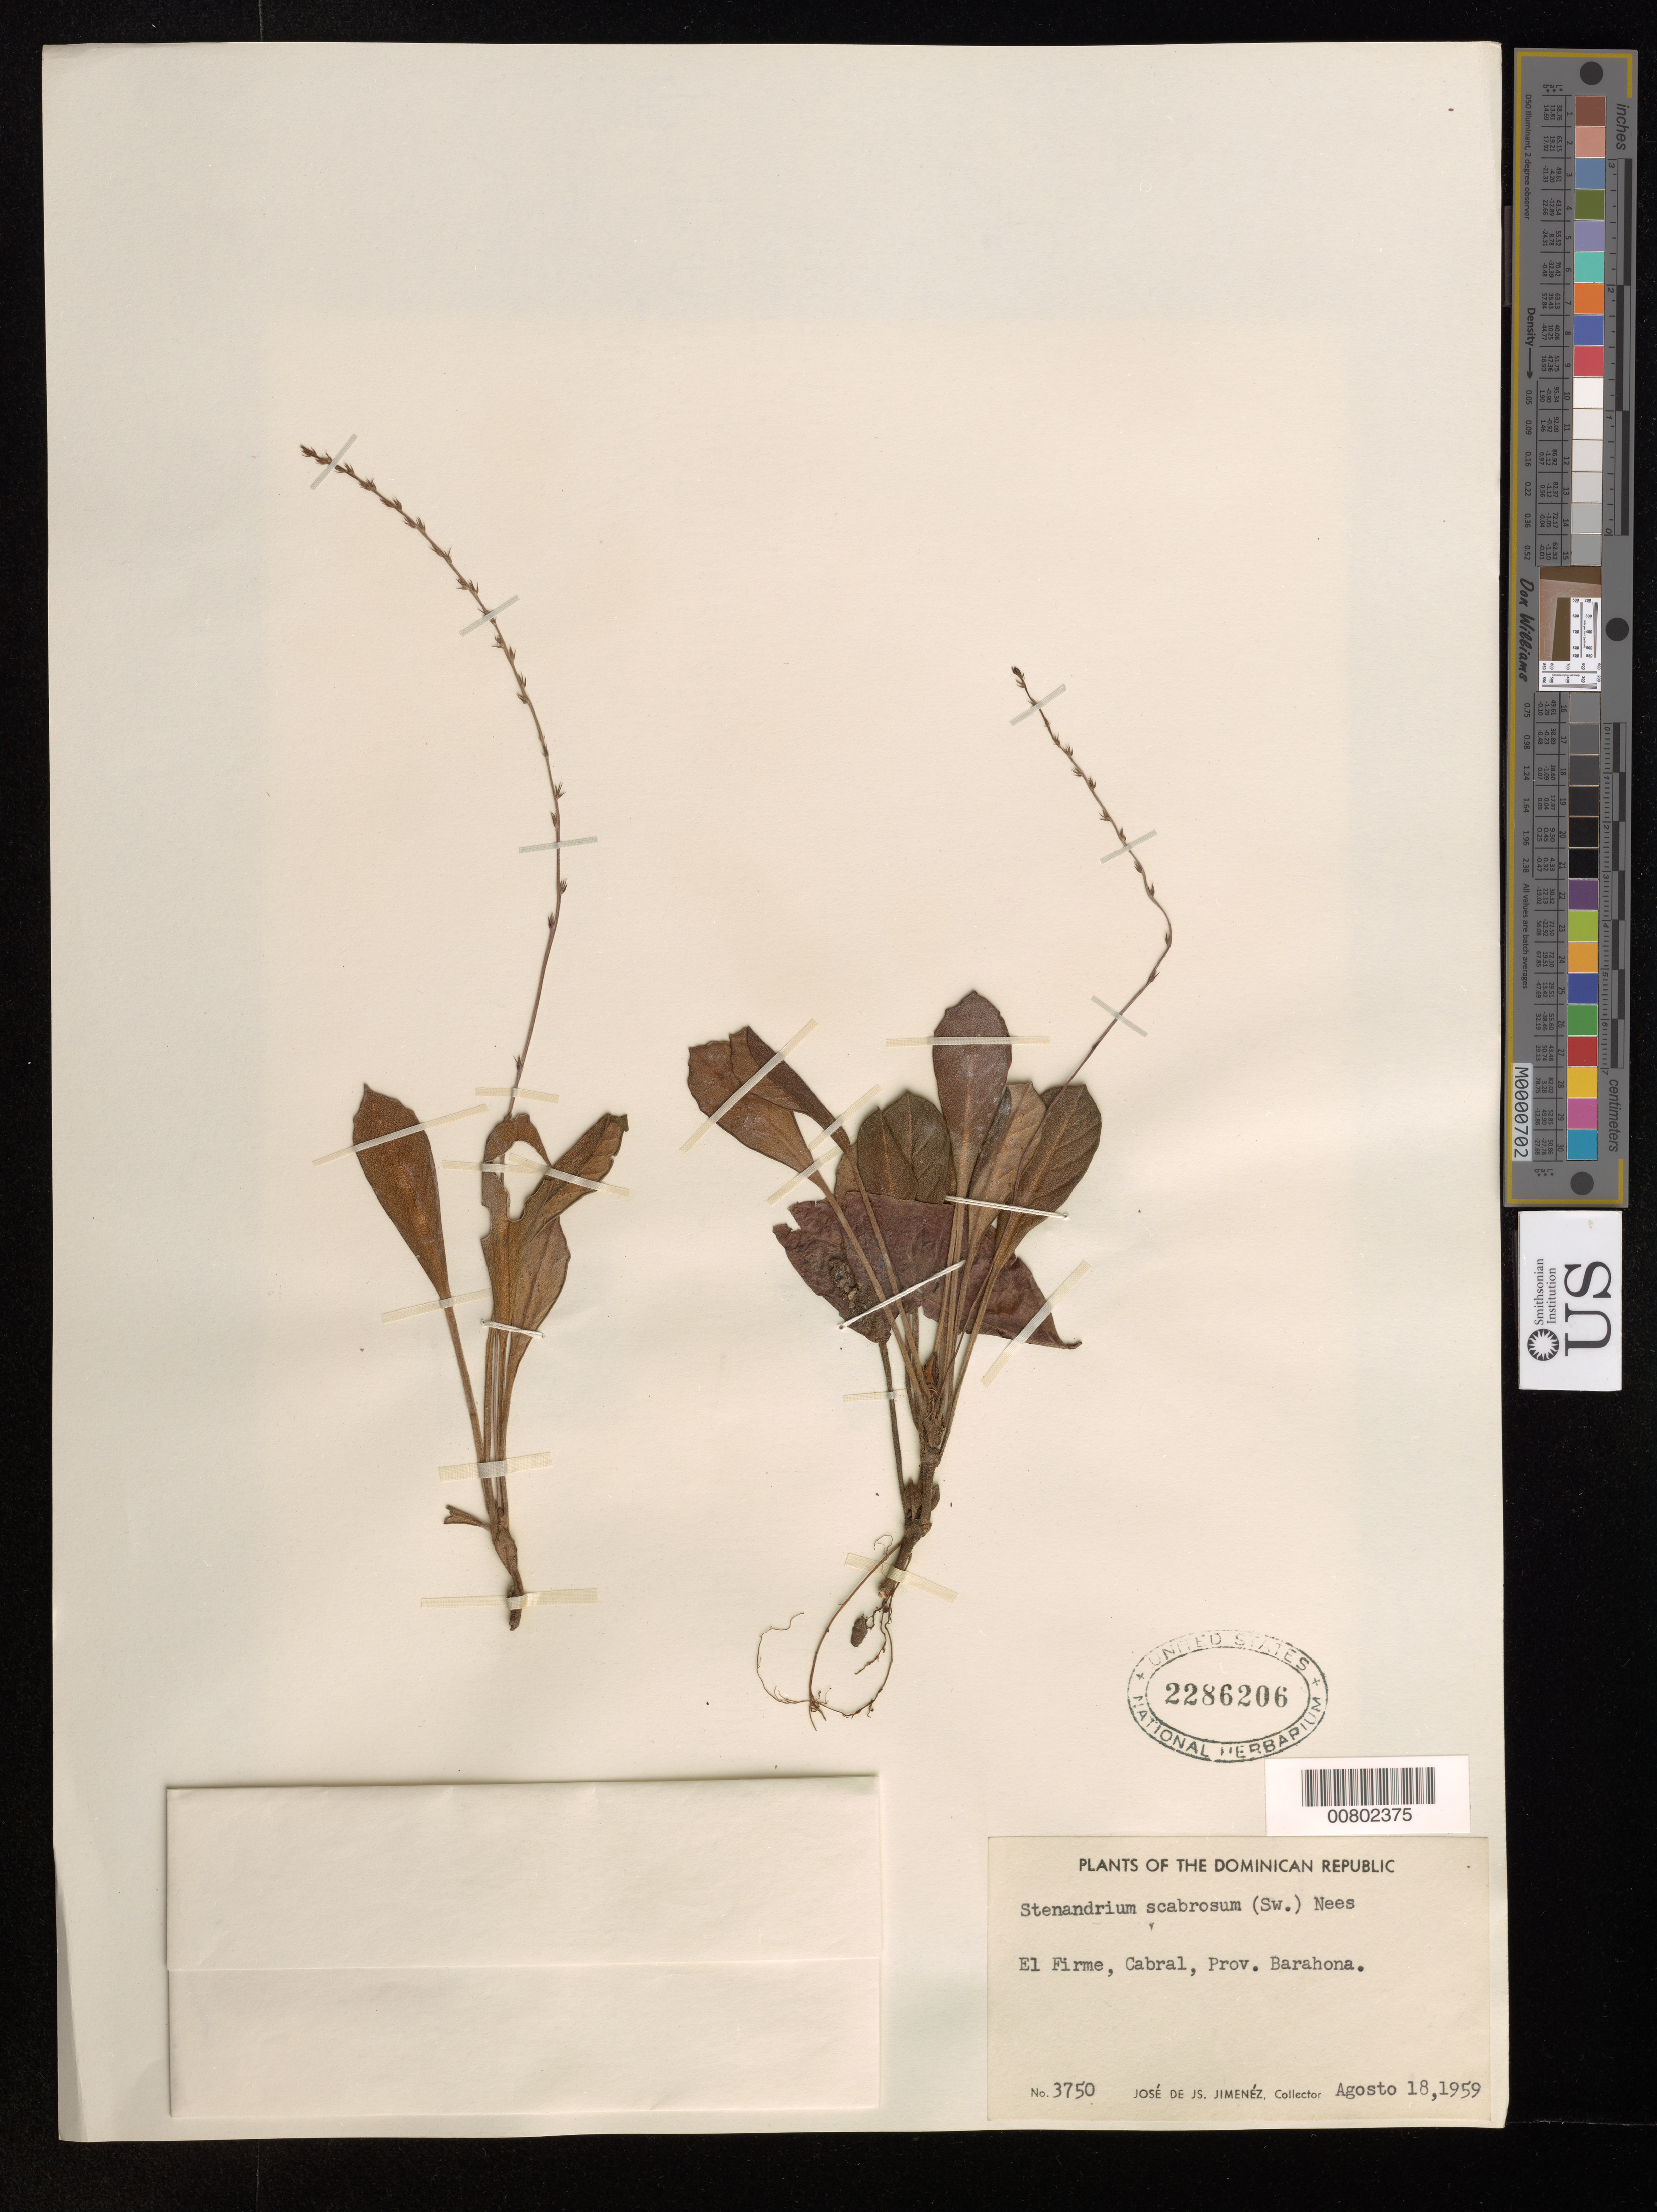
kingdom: Plantae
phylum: Tracheophyta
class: Magnoliopsida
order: Lamiales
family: Acanthaceae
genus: Stenandrium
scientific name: Stenandrium scabrosum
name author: (Sw.) Nees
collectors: J. J. Jiménez Almonte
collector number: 3750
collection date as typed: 18 Aug 1959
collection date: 1959-08-18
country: Dominican Republic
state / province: Barahona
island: Hispaniola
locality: El Firme, Cabral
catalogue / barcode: US 2286206